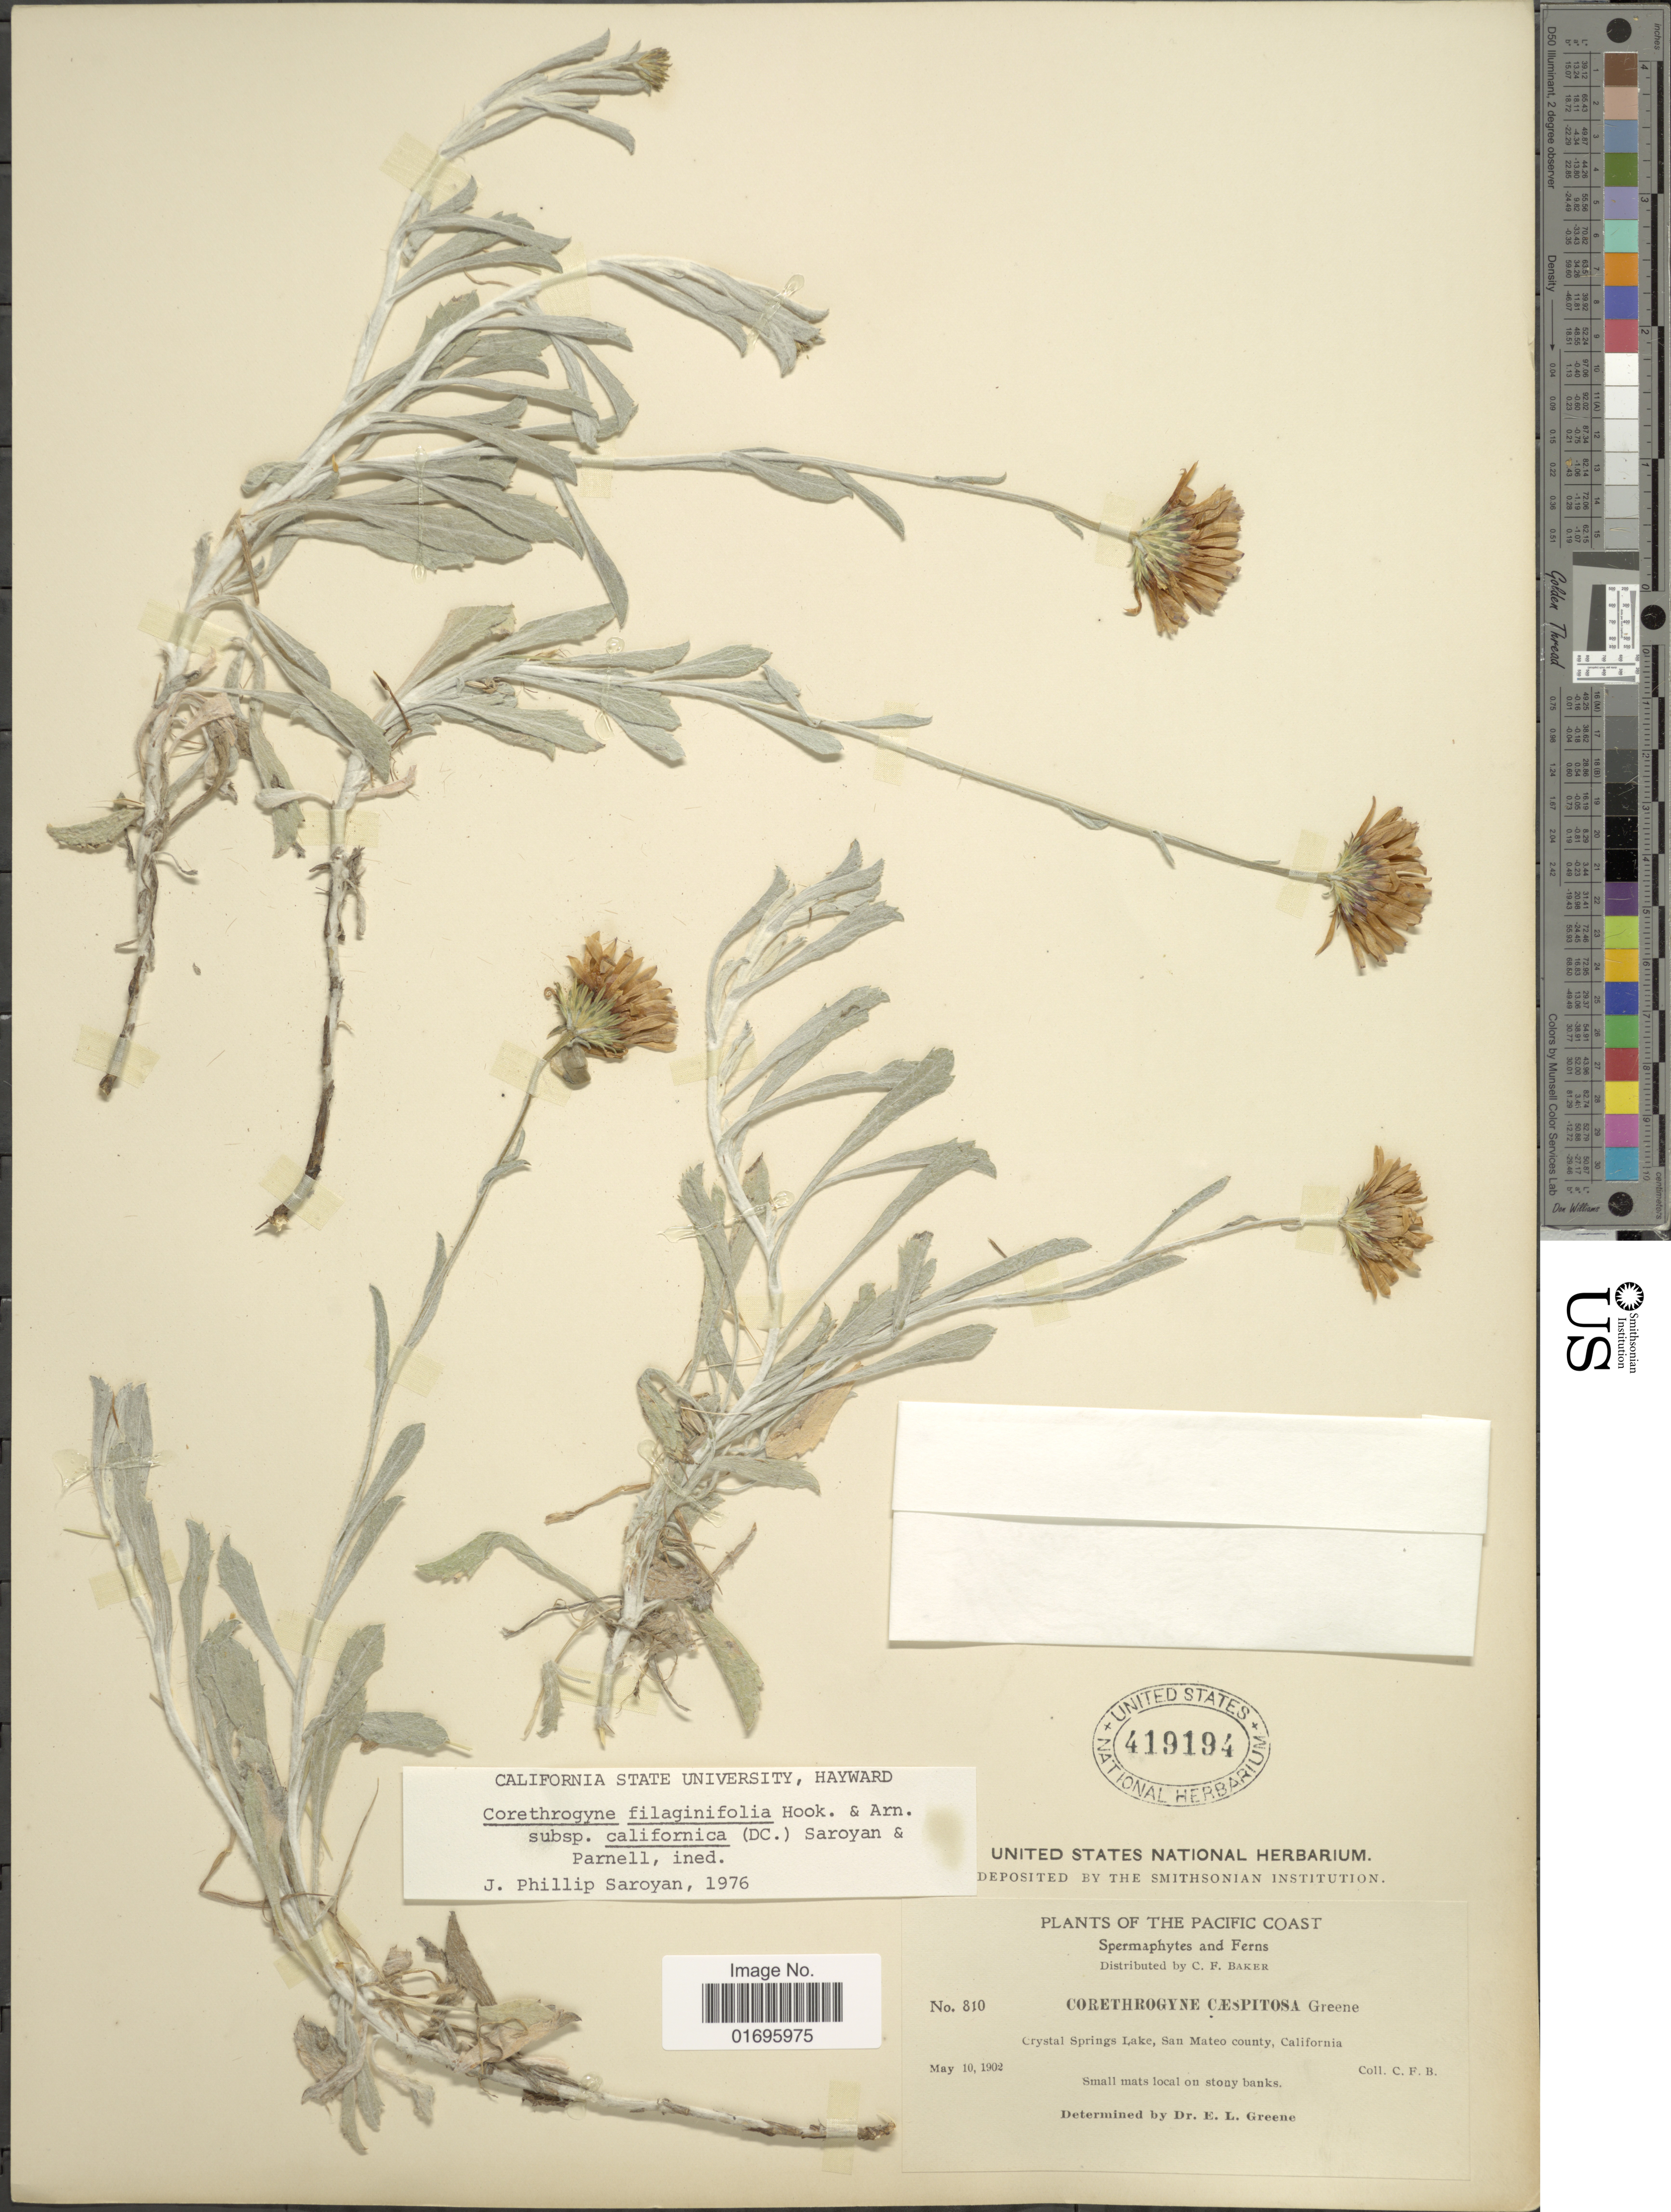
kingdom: Plantae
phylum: Tracheophyta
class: Magnoliopsida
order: Asterales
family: Asteraceae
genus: Corethrogyne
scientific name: Corethrogyne filaginifolia var. californica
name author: (DC.) Saroyan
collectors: C. F. Baker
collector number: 810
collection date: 1902-05-10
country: United States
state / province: California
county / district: San Mateo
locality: Pacific Coast. Crystal Springs lake, San Mateo county, California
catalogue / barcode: US 419194